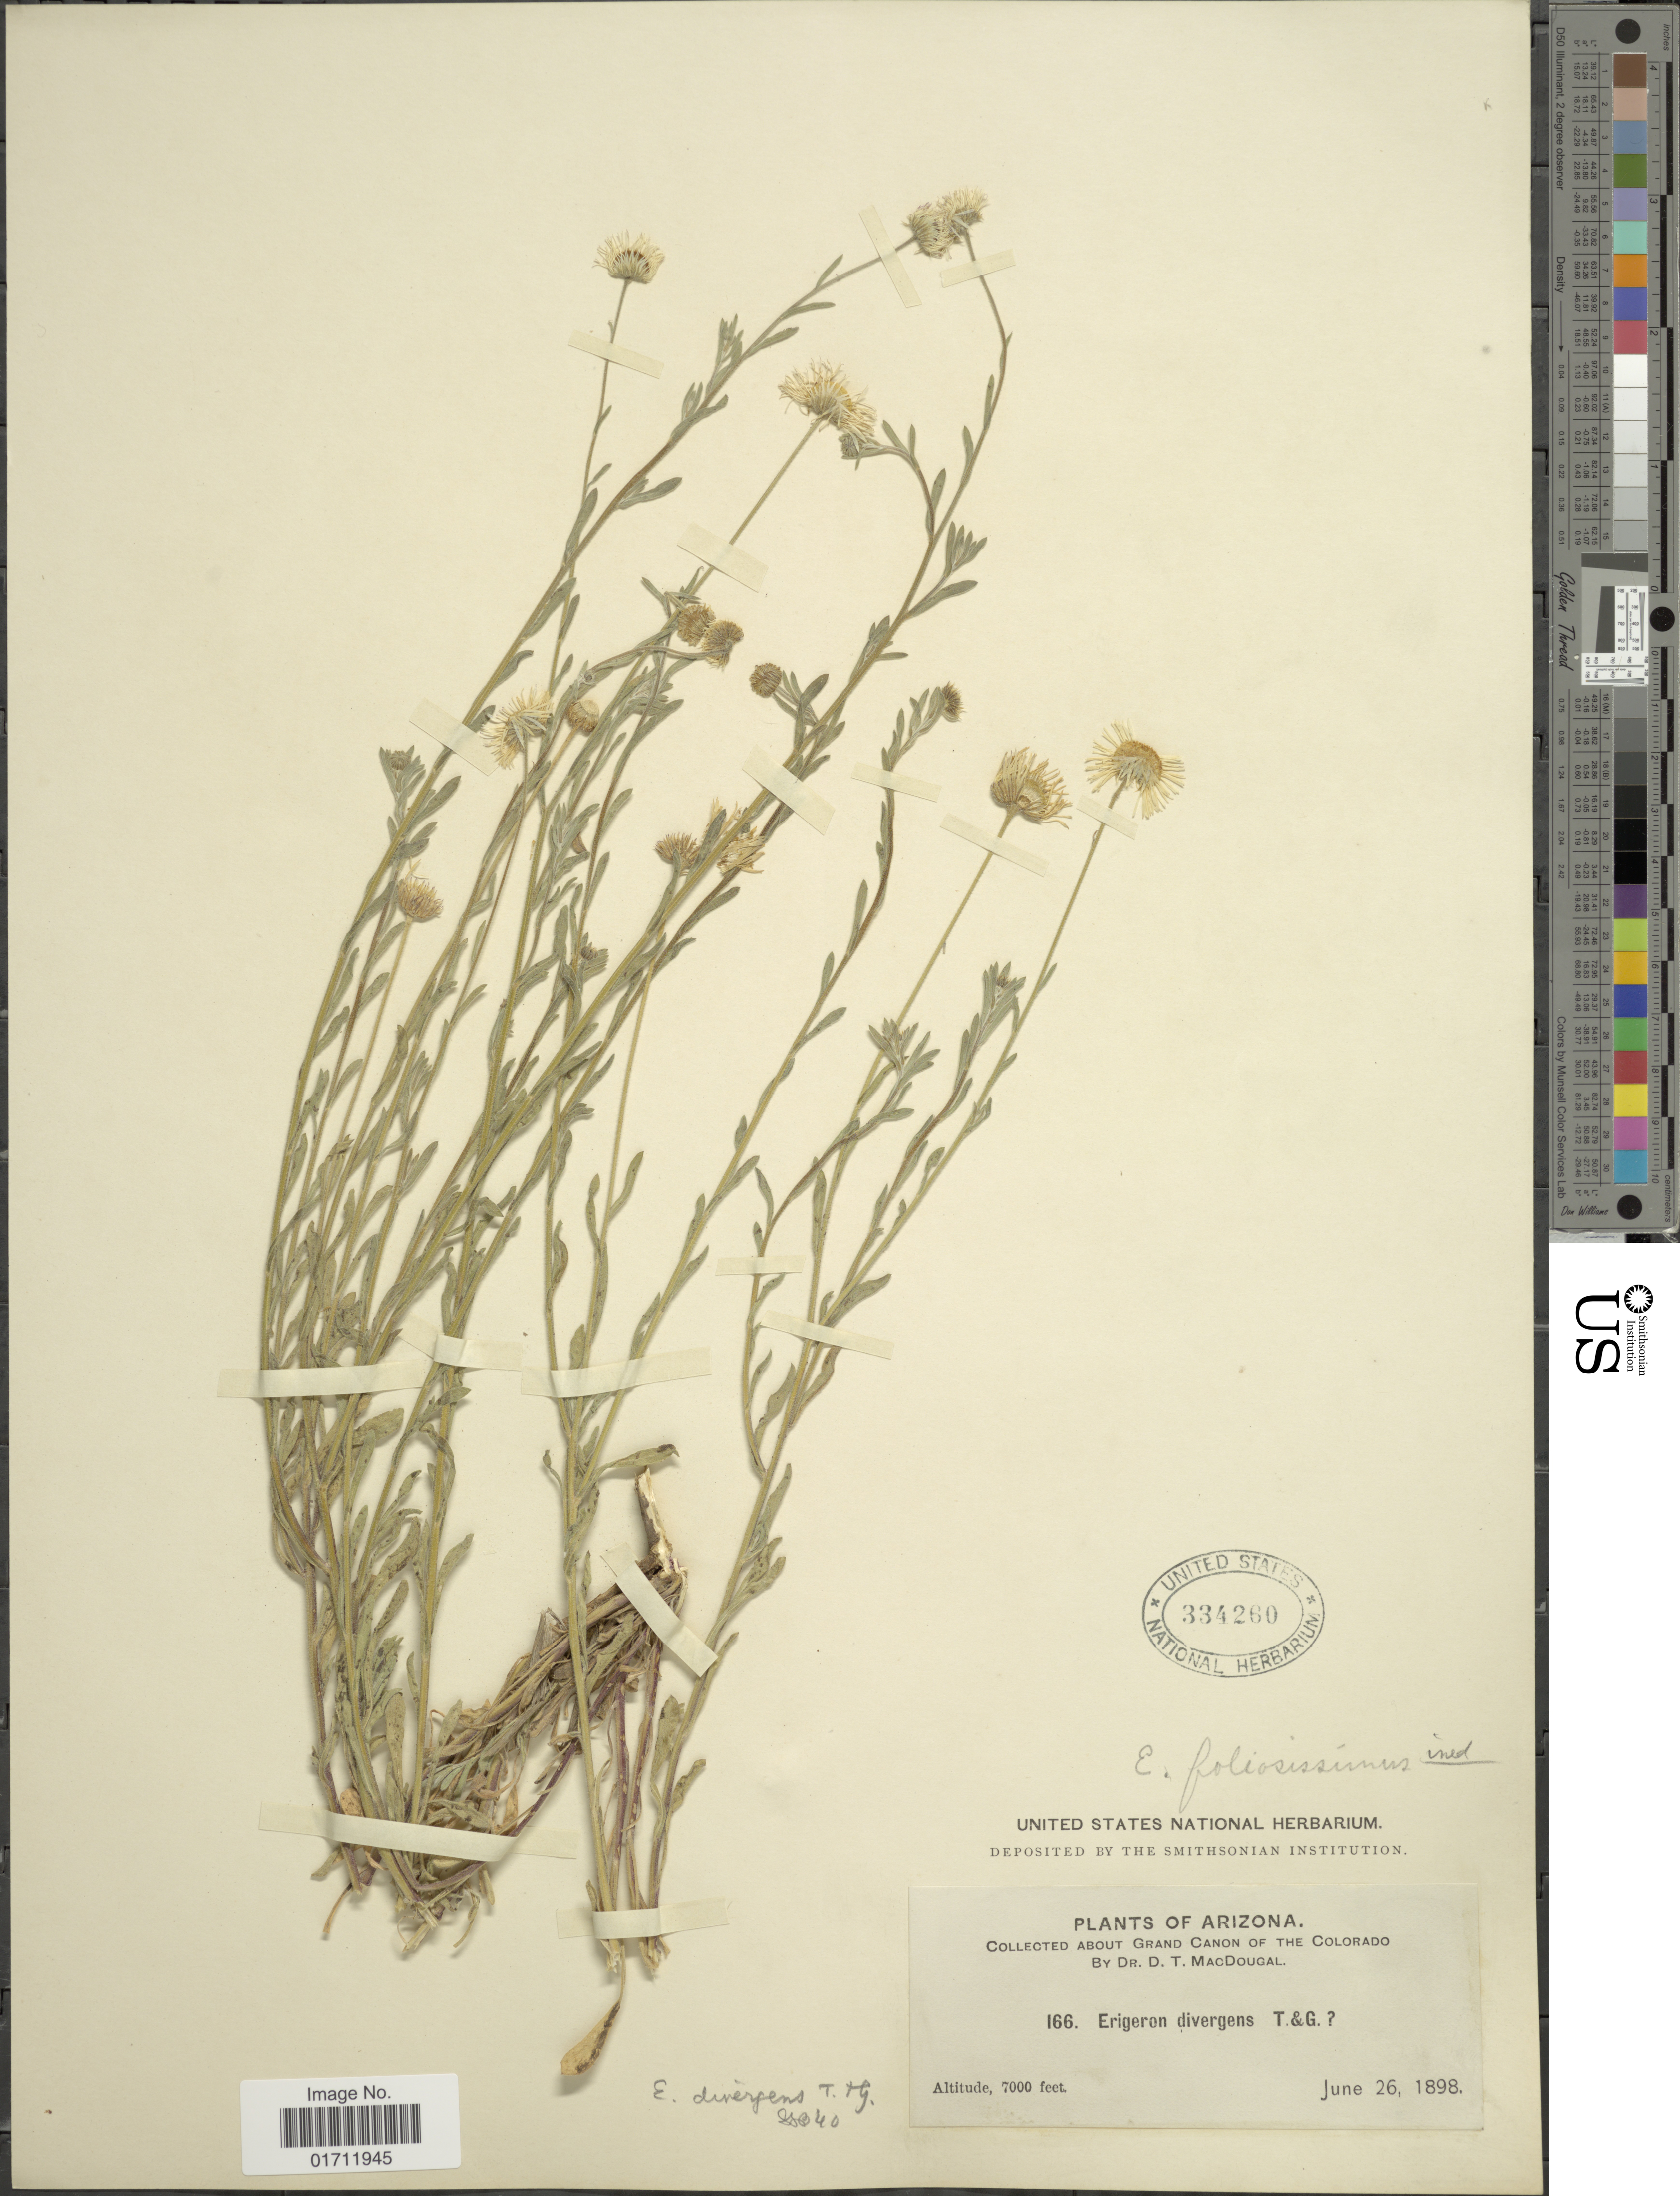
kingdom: Plantae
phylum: Tracheophyta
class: Magnoliopsida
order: Asterales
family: Asteraceae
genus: Erigeron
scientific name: Erigeron divergens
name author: Torr. & A. Gray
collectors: D. T. MacDougal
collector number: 166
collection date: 1898-06-26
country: United States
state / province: Arizona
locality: About Grand Canyon of the Colorado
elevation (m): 2134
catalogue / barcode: US 334260